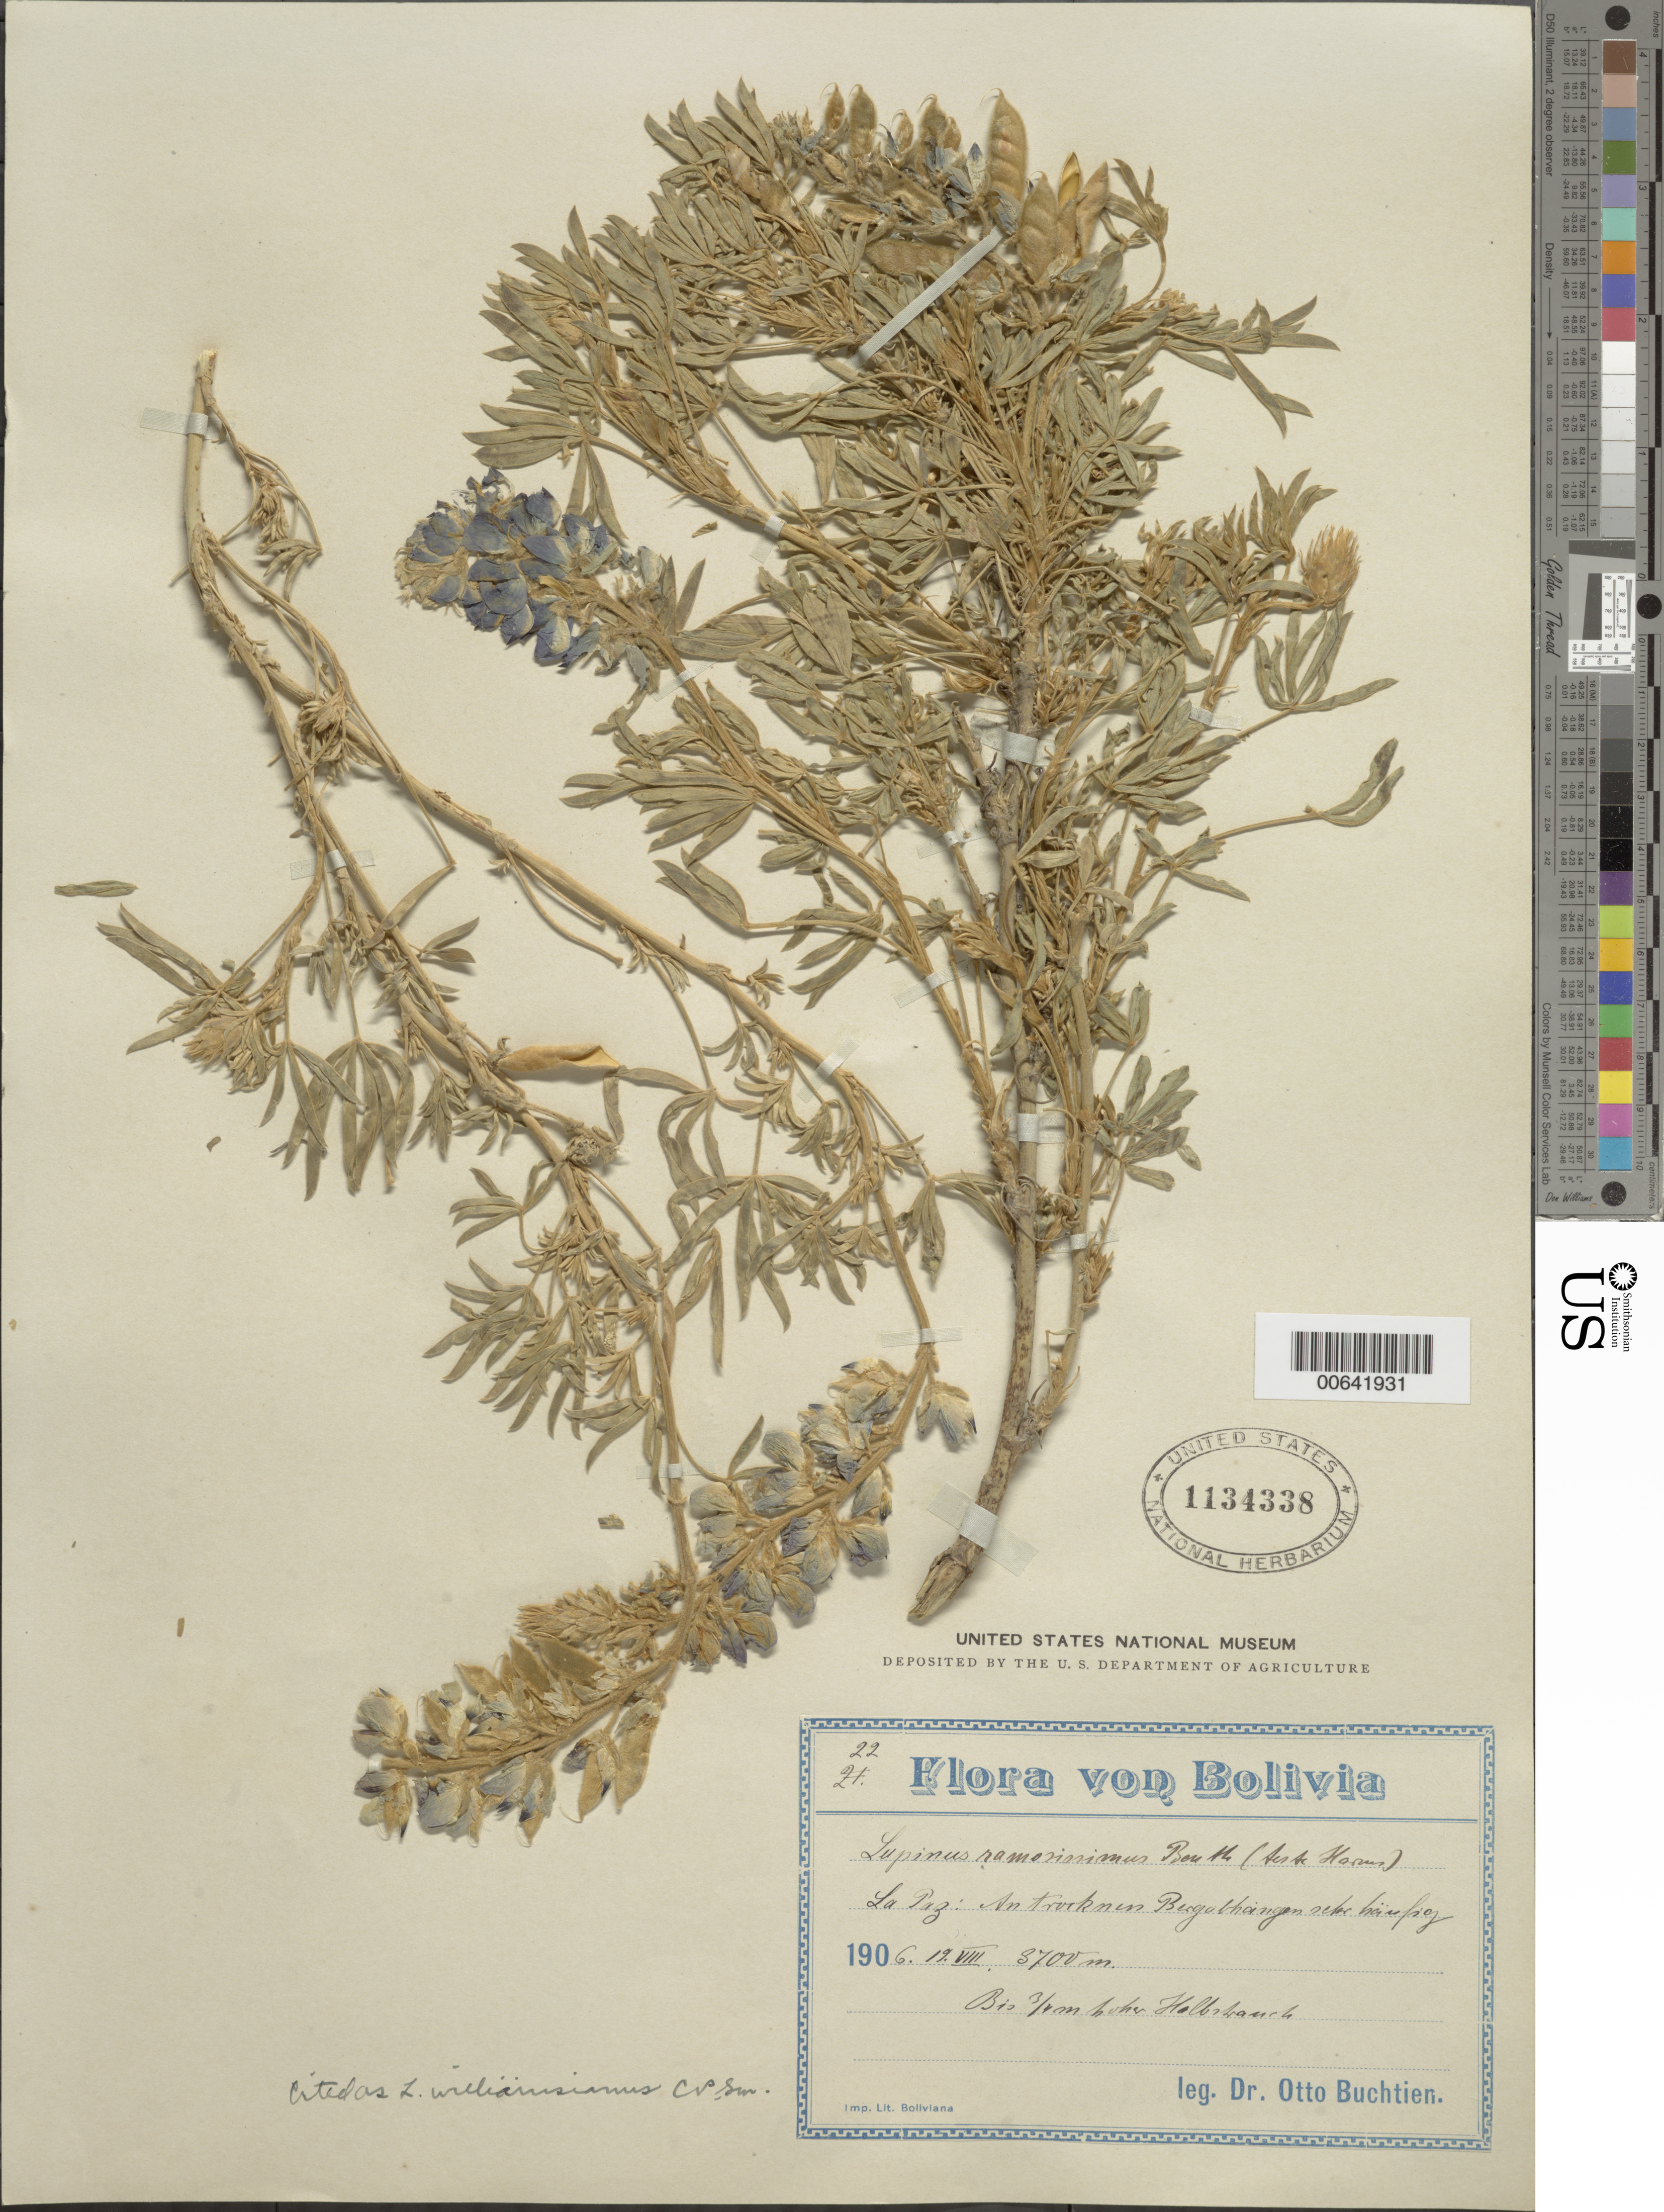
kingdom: Plantae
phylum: Tracheophyta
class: Magnoliopsida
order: Fabales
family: Fabaceae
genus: Lupinus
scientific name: Lupinus williamsianus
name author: C.P. Sm.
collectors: O. Buchtien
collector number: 22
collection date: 1906-08-19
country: Bolivia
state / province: La Paz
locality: La Paz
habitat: an trocknen Bergabhäng sehr häufig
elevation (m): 3700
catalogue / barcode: US 1134338